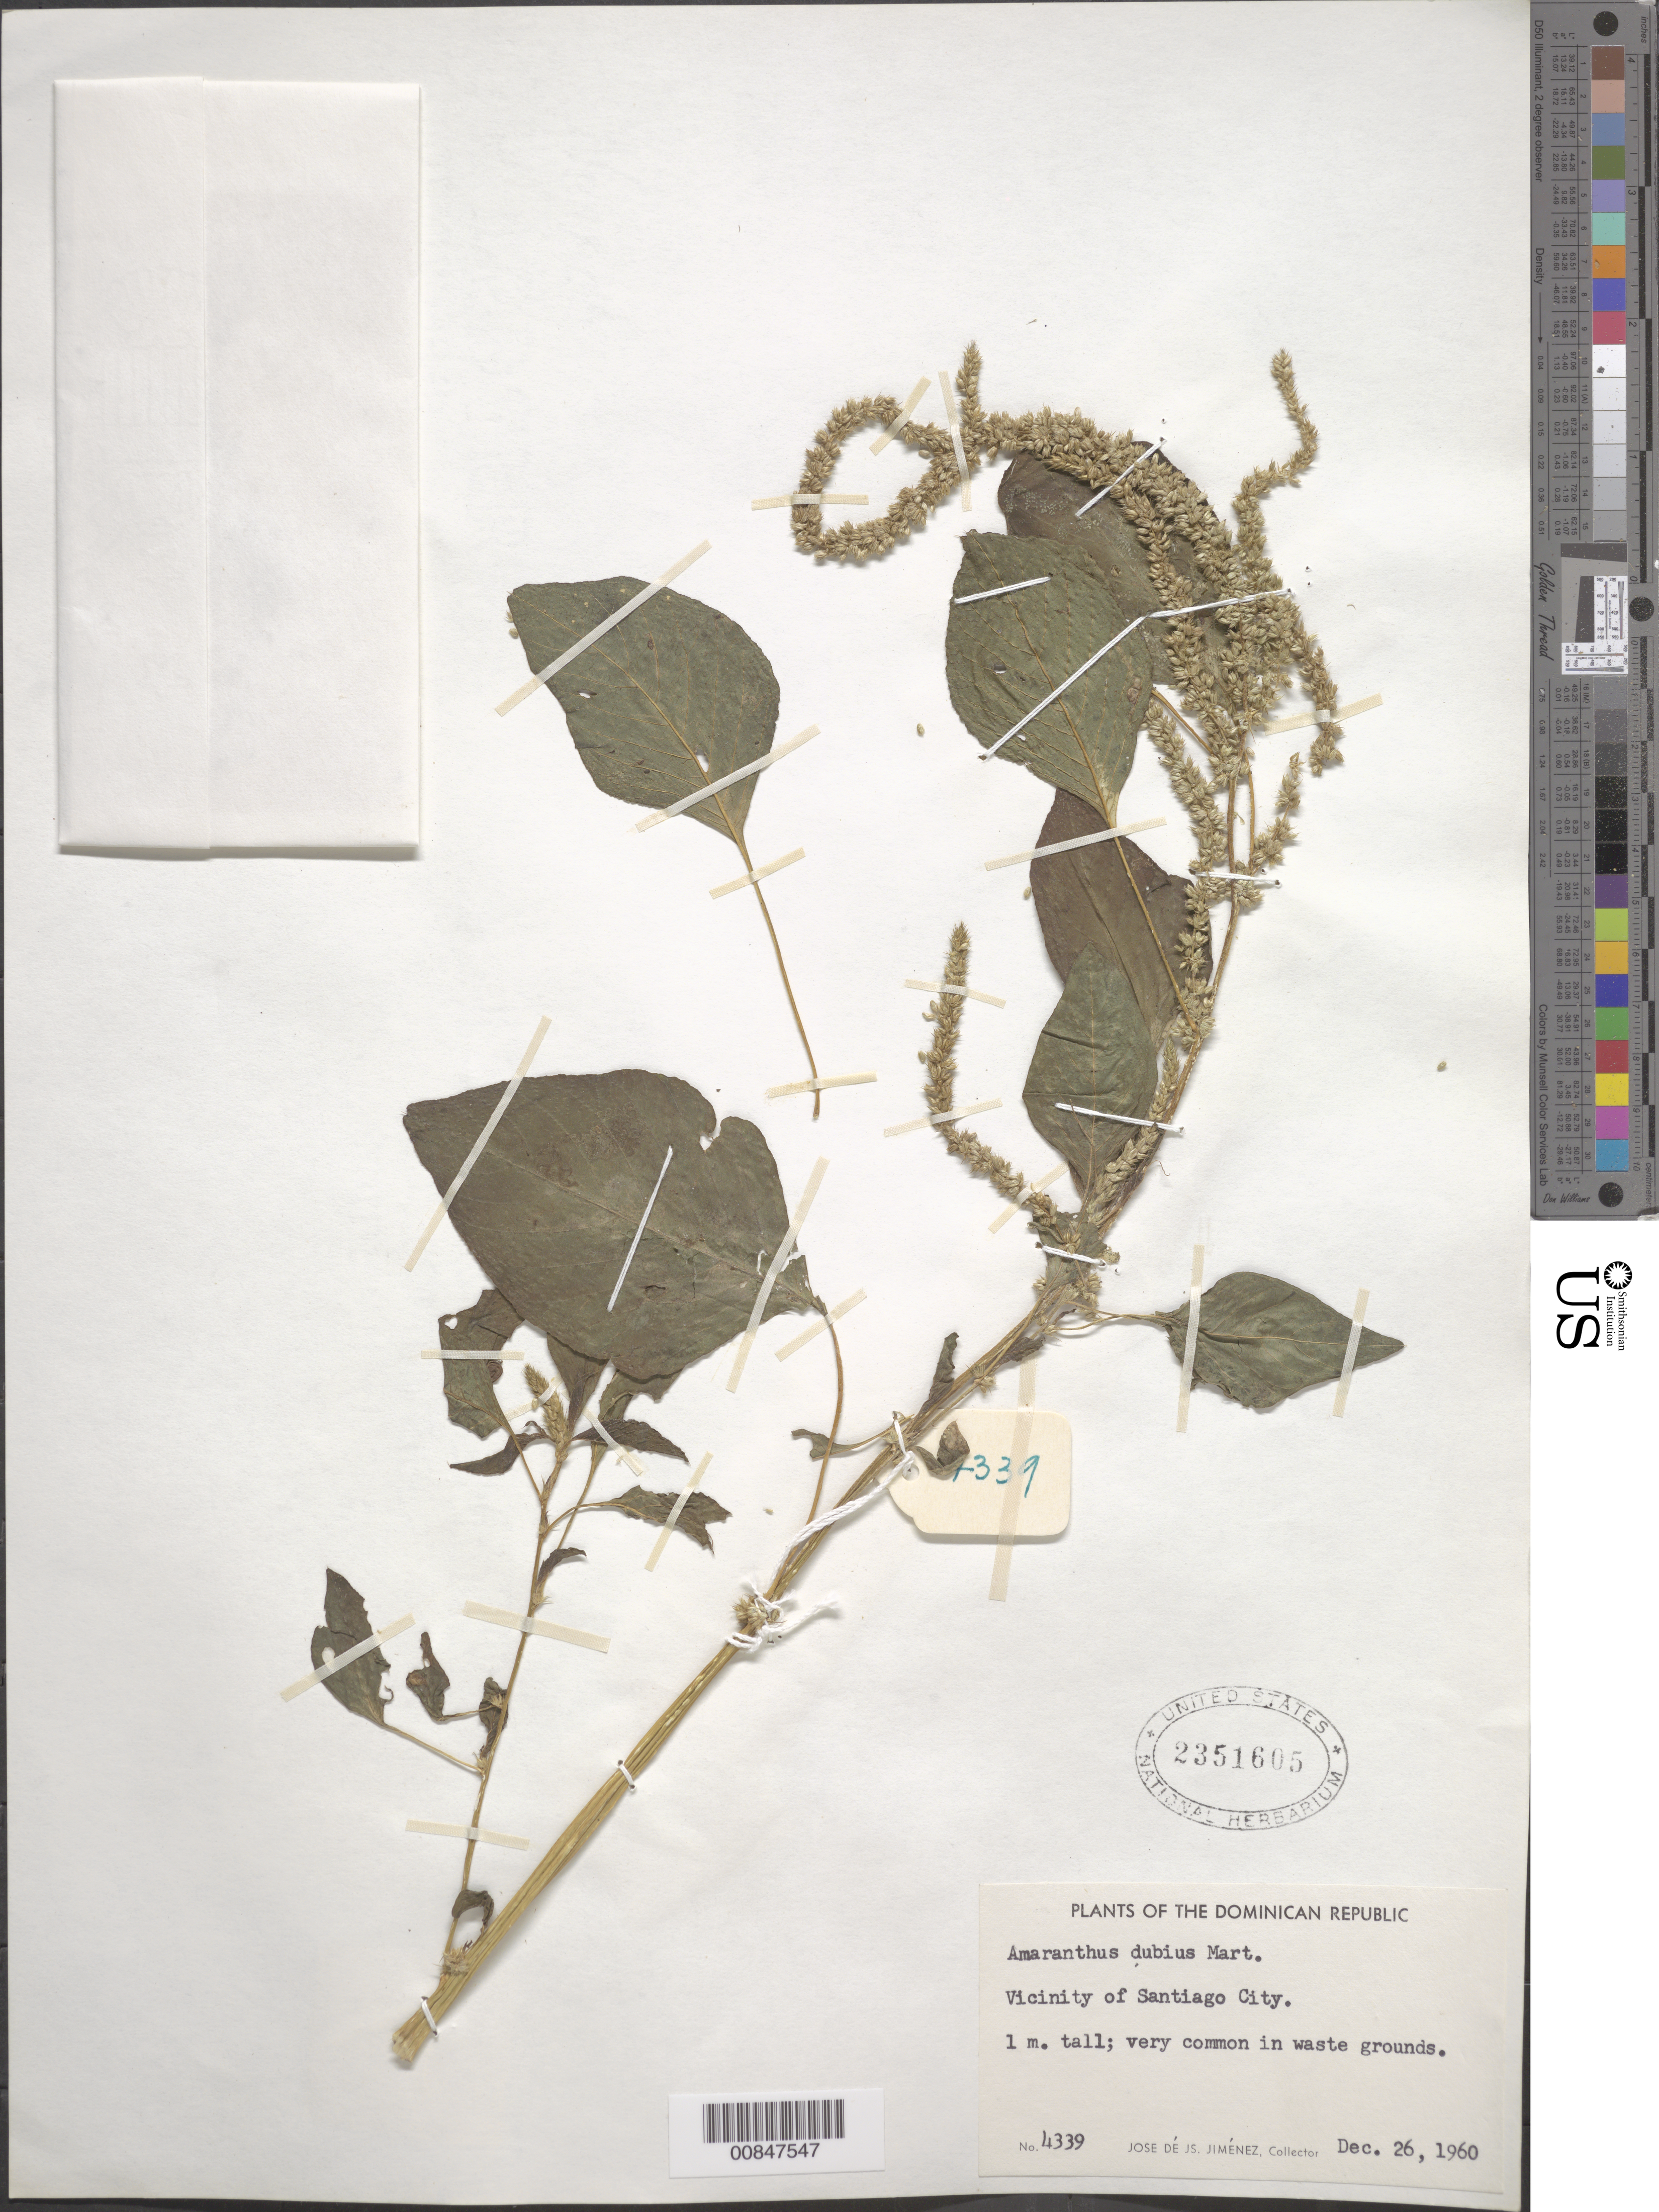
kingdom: Plantae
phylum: Tracheophyta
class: Magnoliopsida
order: Caryophyllales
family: Amaranthaceae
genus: Amaranthus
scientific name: Amaranthus dubius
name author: Mart. ex Thell.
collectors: J. J. Jiménez Almonte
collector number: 4339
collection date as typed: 26 Dec 1960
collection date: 1960-12-26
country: Dominican Republic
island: Hispaniola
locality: Vicinity of Santiago City.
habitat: Very common in waste grounds.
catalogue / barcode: US 2351605